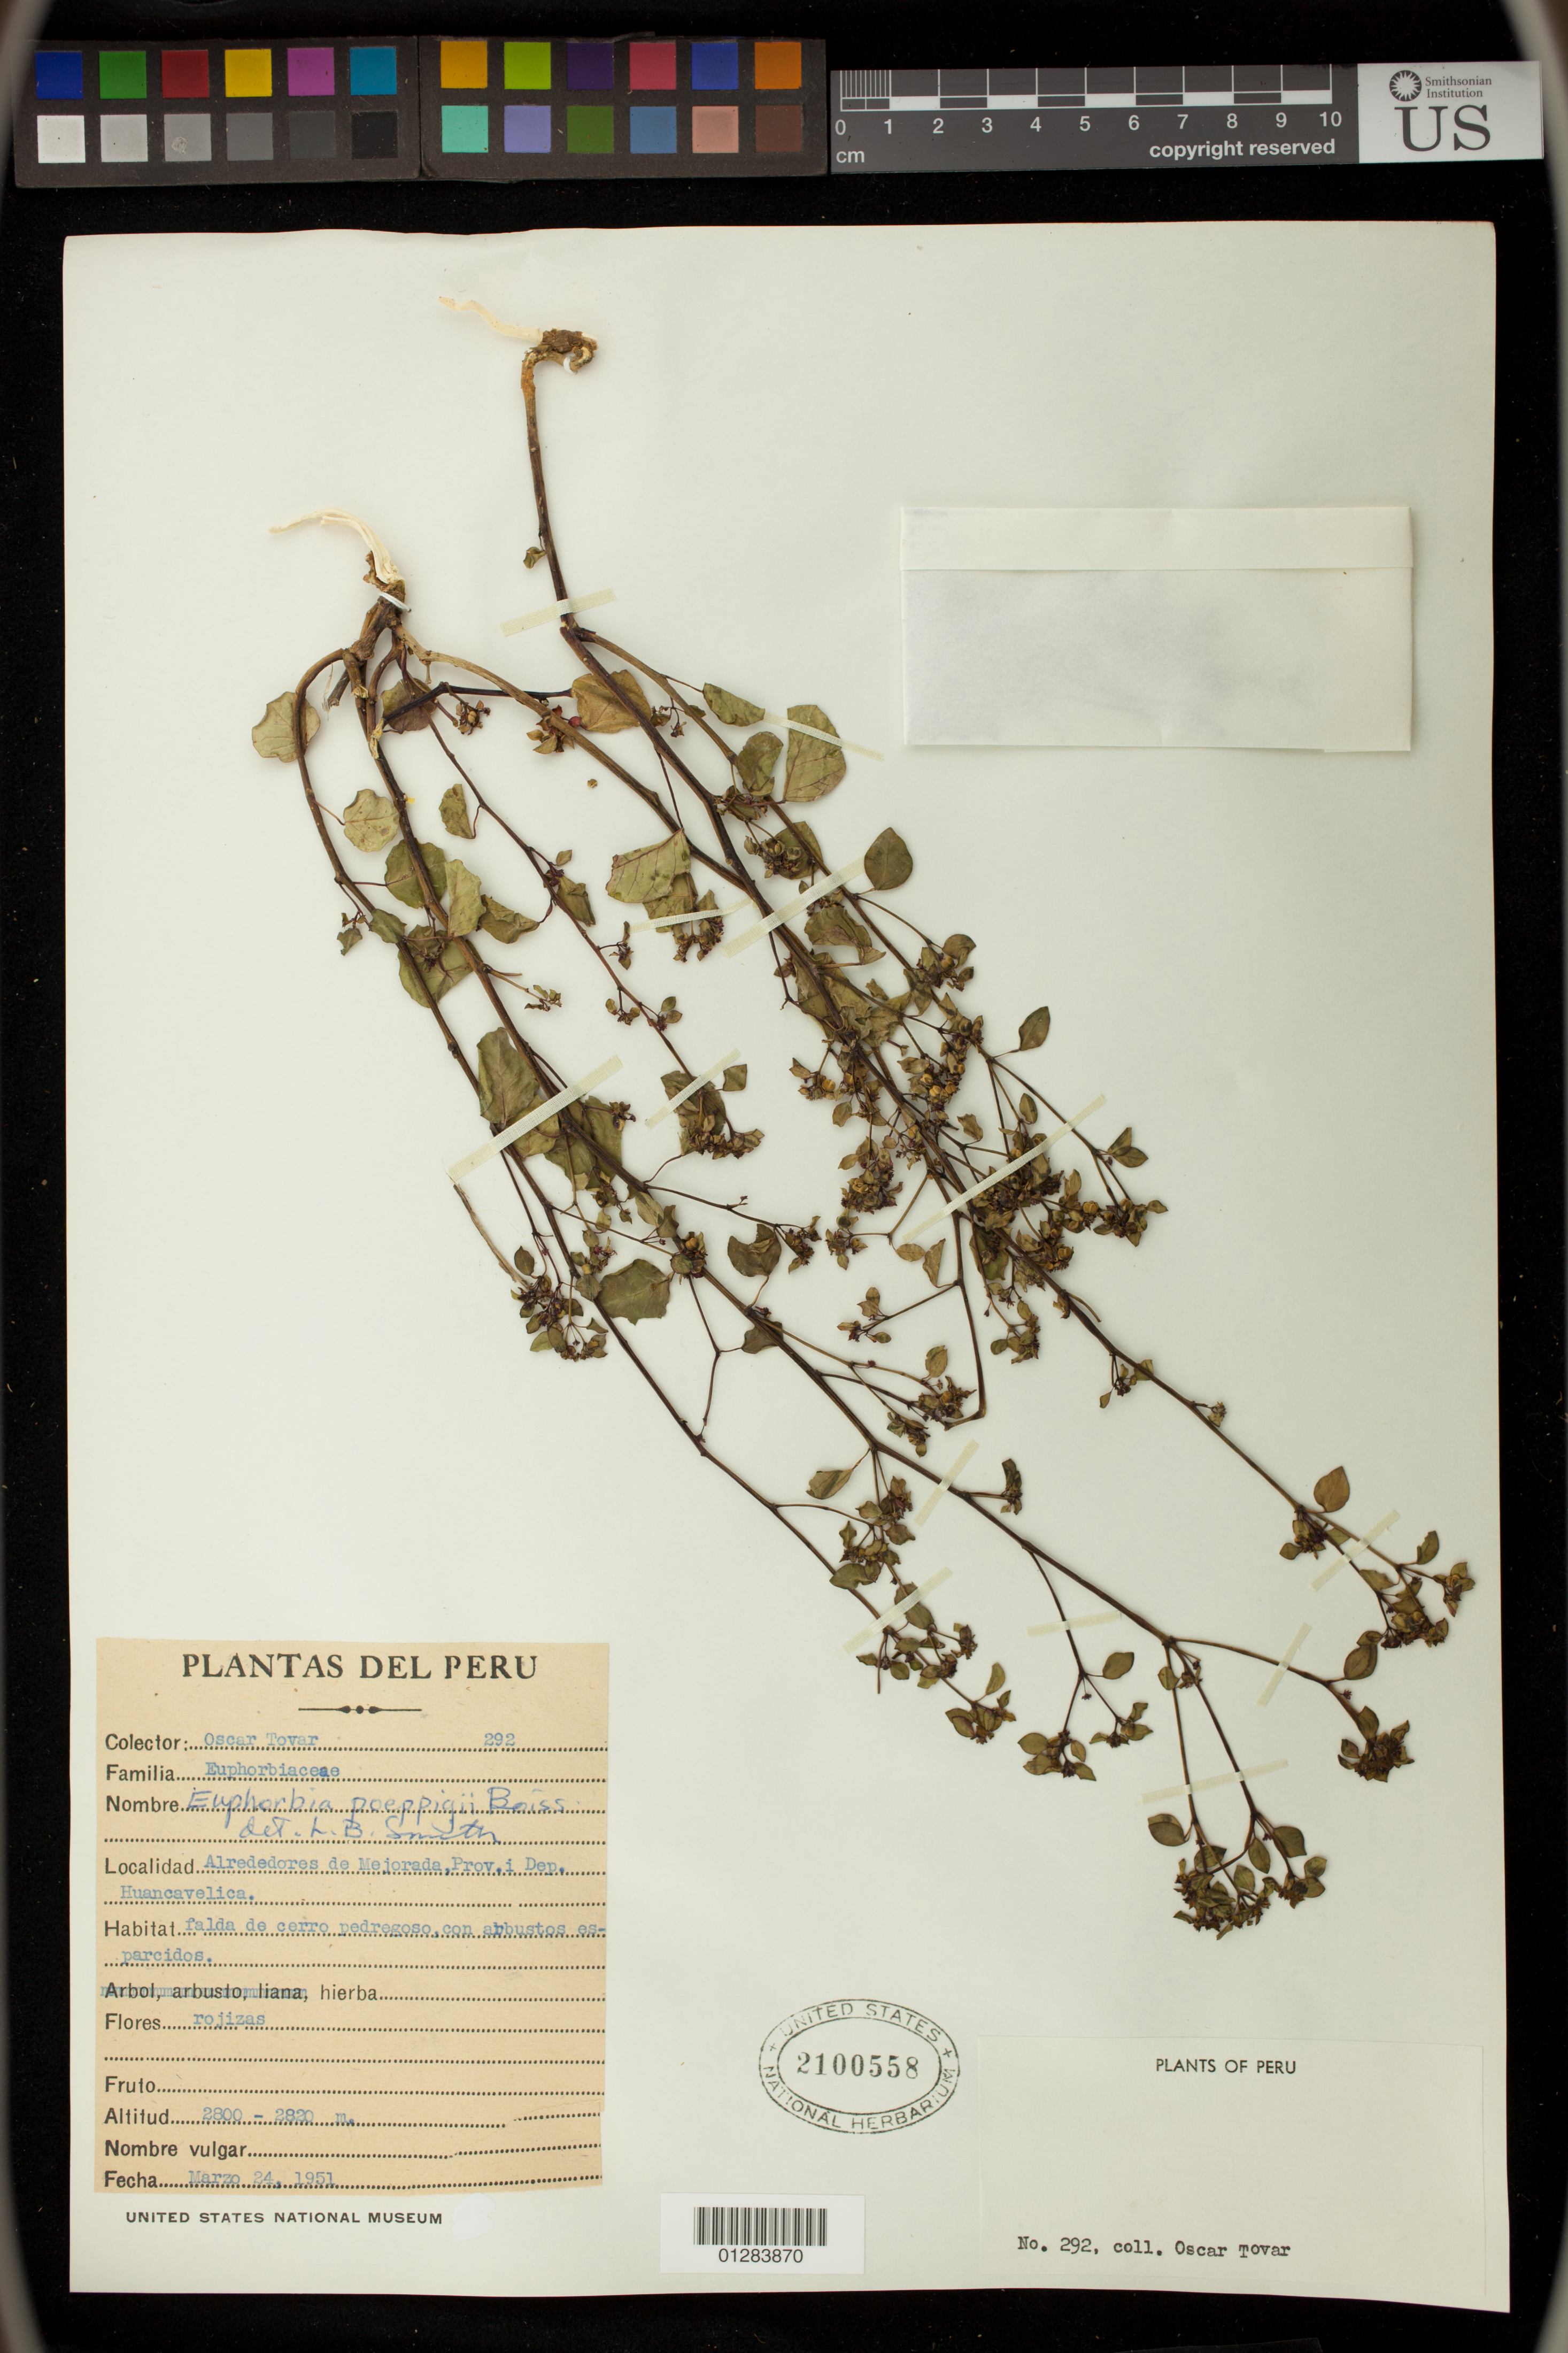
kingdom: Plantae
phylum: Tracheophyta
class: Magnoliopsida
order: Malpighiales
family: Euphorbiaceae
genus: Euphorbia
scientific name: Euphorbia poeppigii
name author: (Klotzsch & Garcke) Boiss.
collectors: Ó. Tovar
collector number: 292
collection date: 1951-03-24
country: Peru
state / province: Huancavelica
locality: Alrededores de Mejorada, Prov, i Dep. Huancavelica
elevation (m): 2800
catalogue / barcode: US 2100558